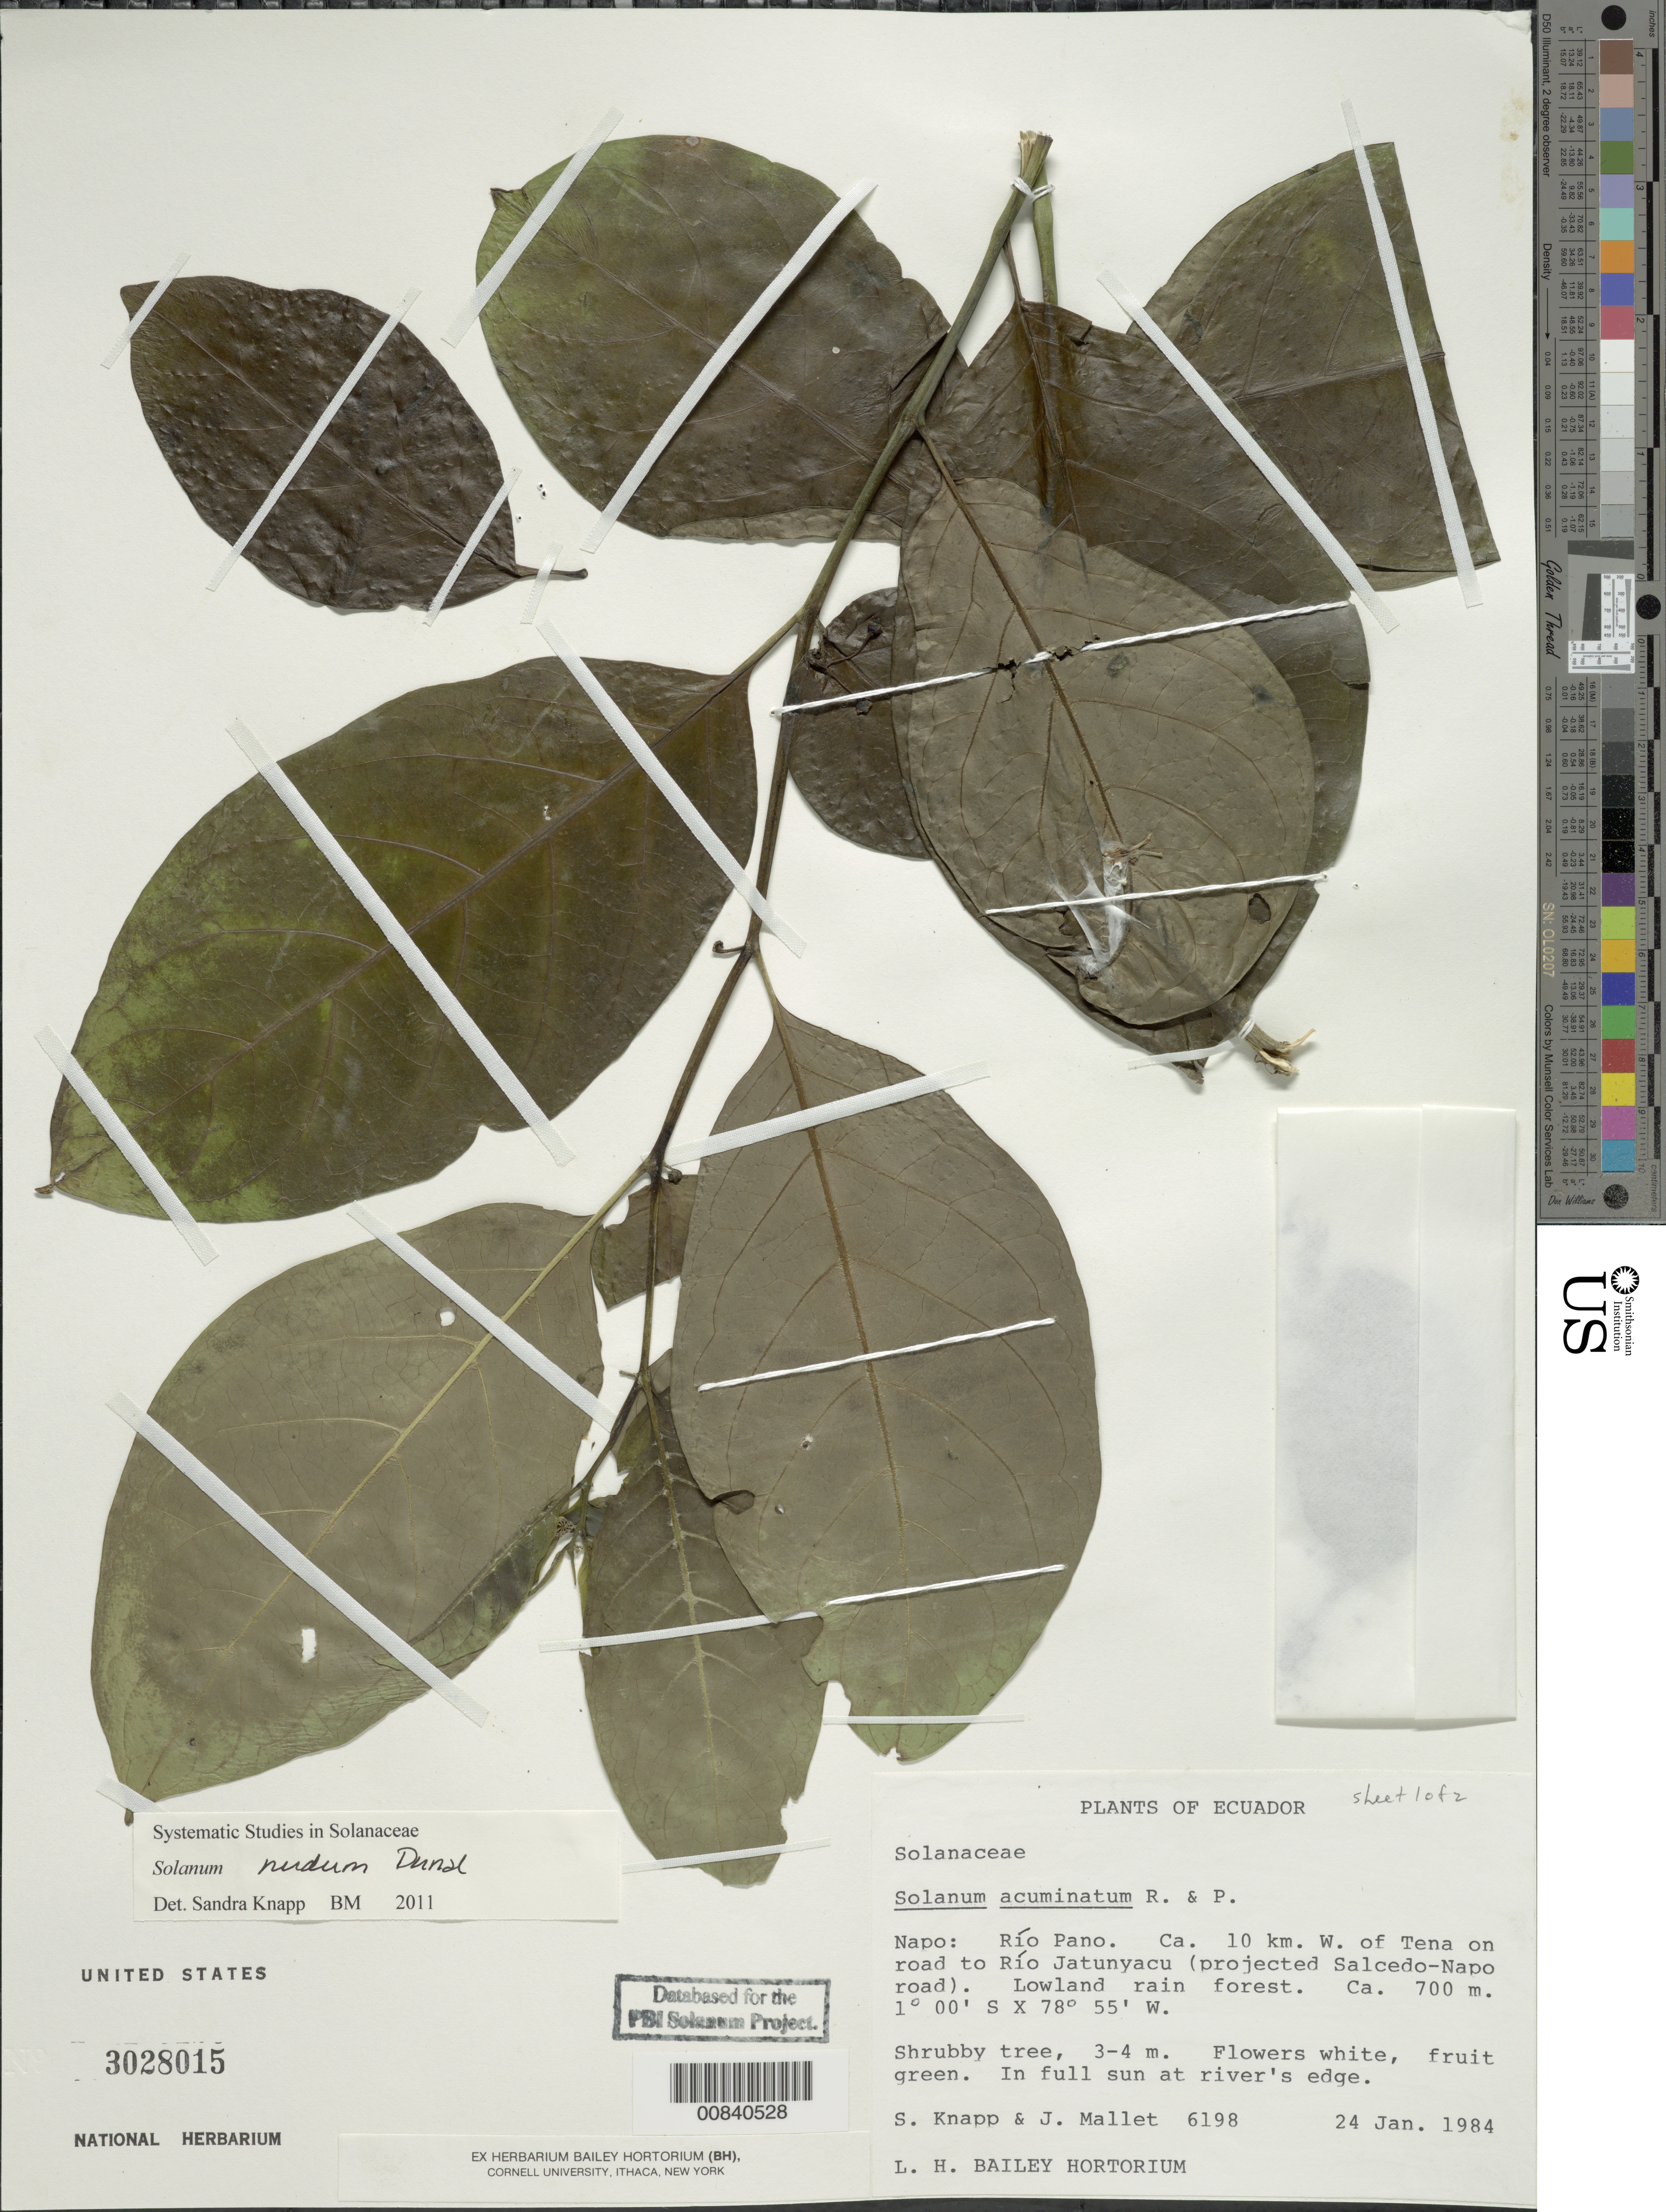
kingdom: Plantae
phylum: Tracheophyta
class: Magnoliopsida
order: Solanales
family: Solanaceae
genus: Solanum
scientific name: Solanum nudum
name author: Dunal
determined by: Knapp, S. D.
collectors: S. Knapp & J. Mallet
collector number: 6198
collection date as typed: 24 Jan 1984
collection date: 1984-01-24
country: Ecuador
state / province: Napo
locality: Río Pano. Ca. 10 km. W. of Tena on road to Río Jatunyacu (projected Salcedo-Napo road).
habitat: Lowland rain forest. In full sun at river's edge.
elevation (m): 700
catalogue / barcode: US 3028015